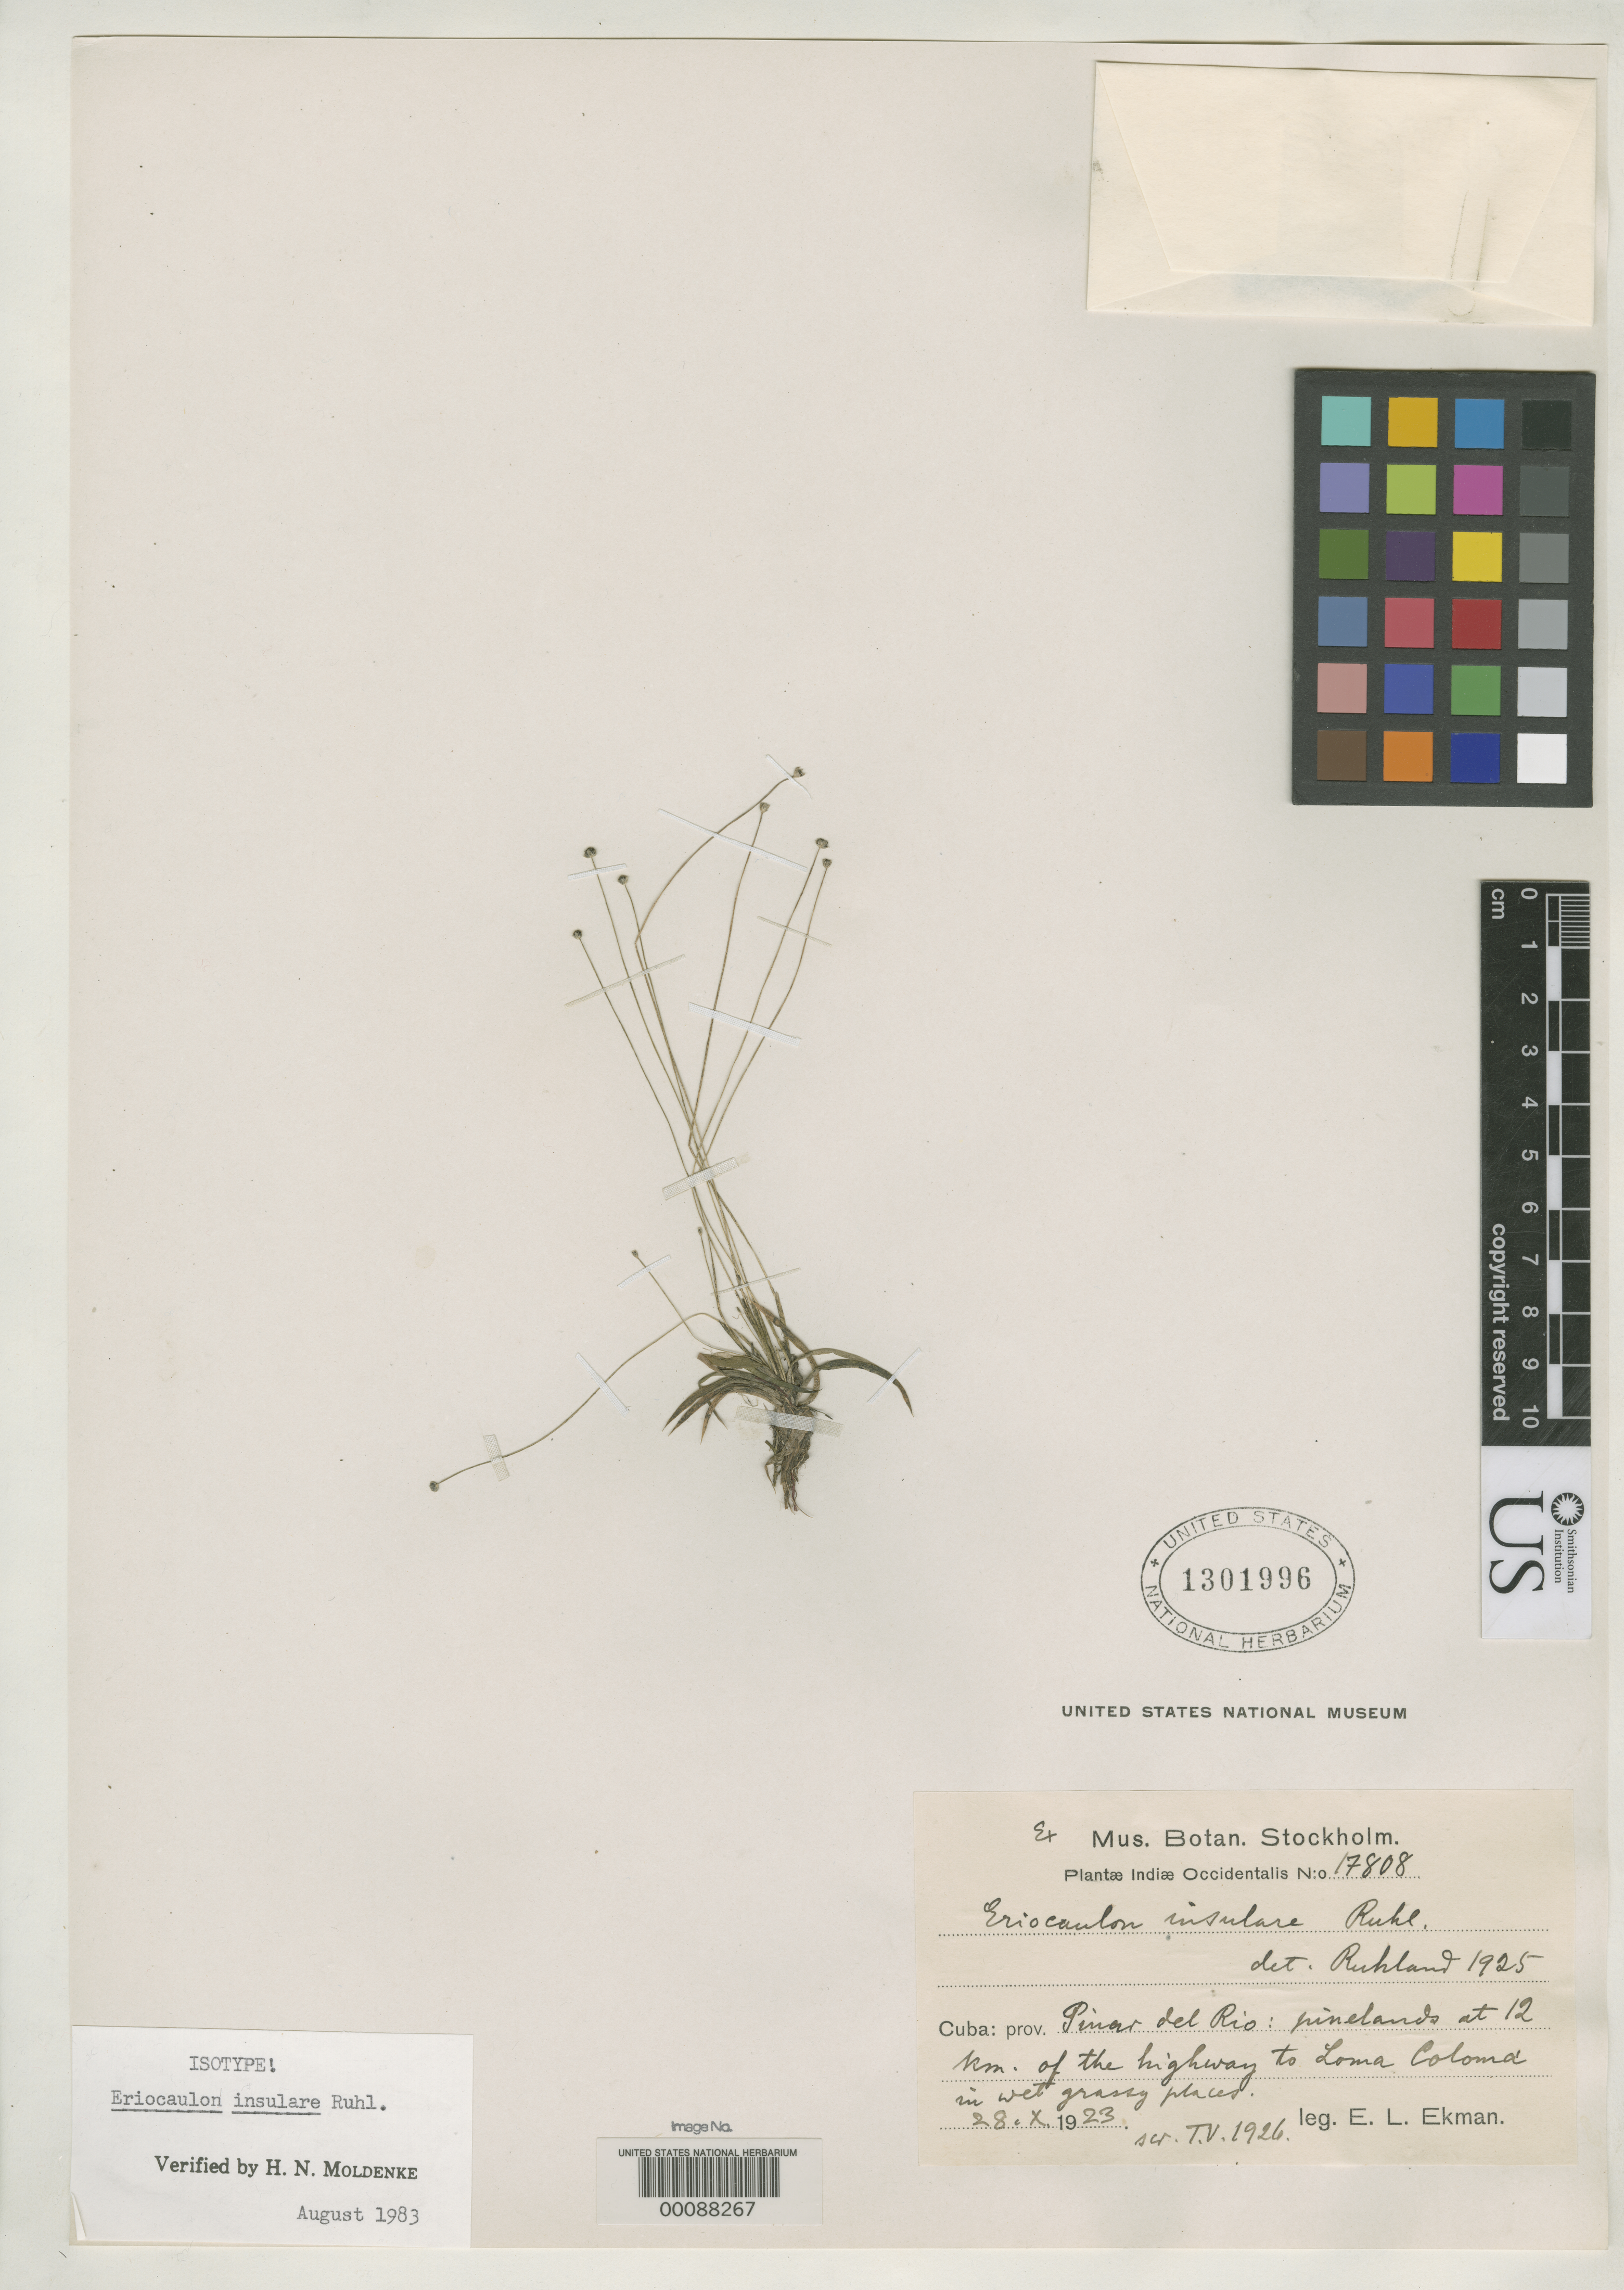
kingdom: Plantae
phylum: Tracheophyta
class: Liliopsida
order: Poales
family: Eriocaulaceae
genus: Eriocaulon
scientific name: Eriocaulon insulare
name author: Ruhland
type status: Type Fragment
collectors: E. L. Ekman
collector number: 17808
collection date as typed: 28 Oct 1923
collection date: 1923-10-28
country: Cuba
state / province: Pinar del Río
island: Greater Antilles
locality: Highway to Loma Coloma.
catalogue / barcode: US 1301996